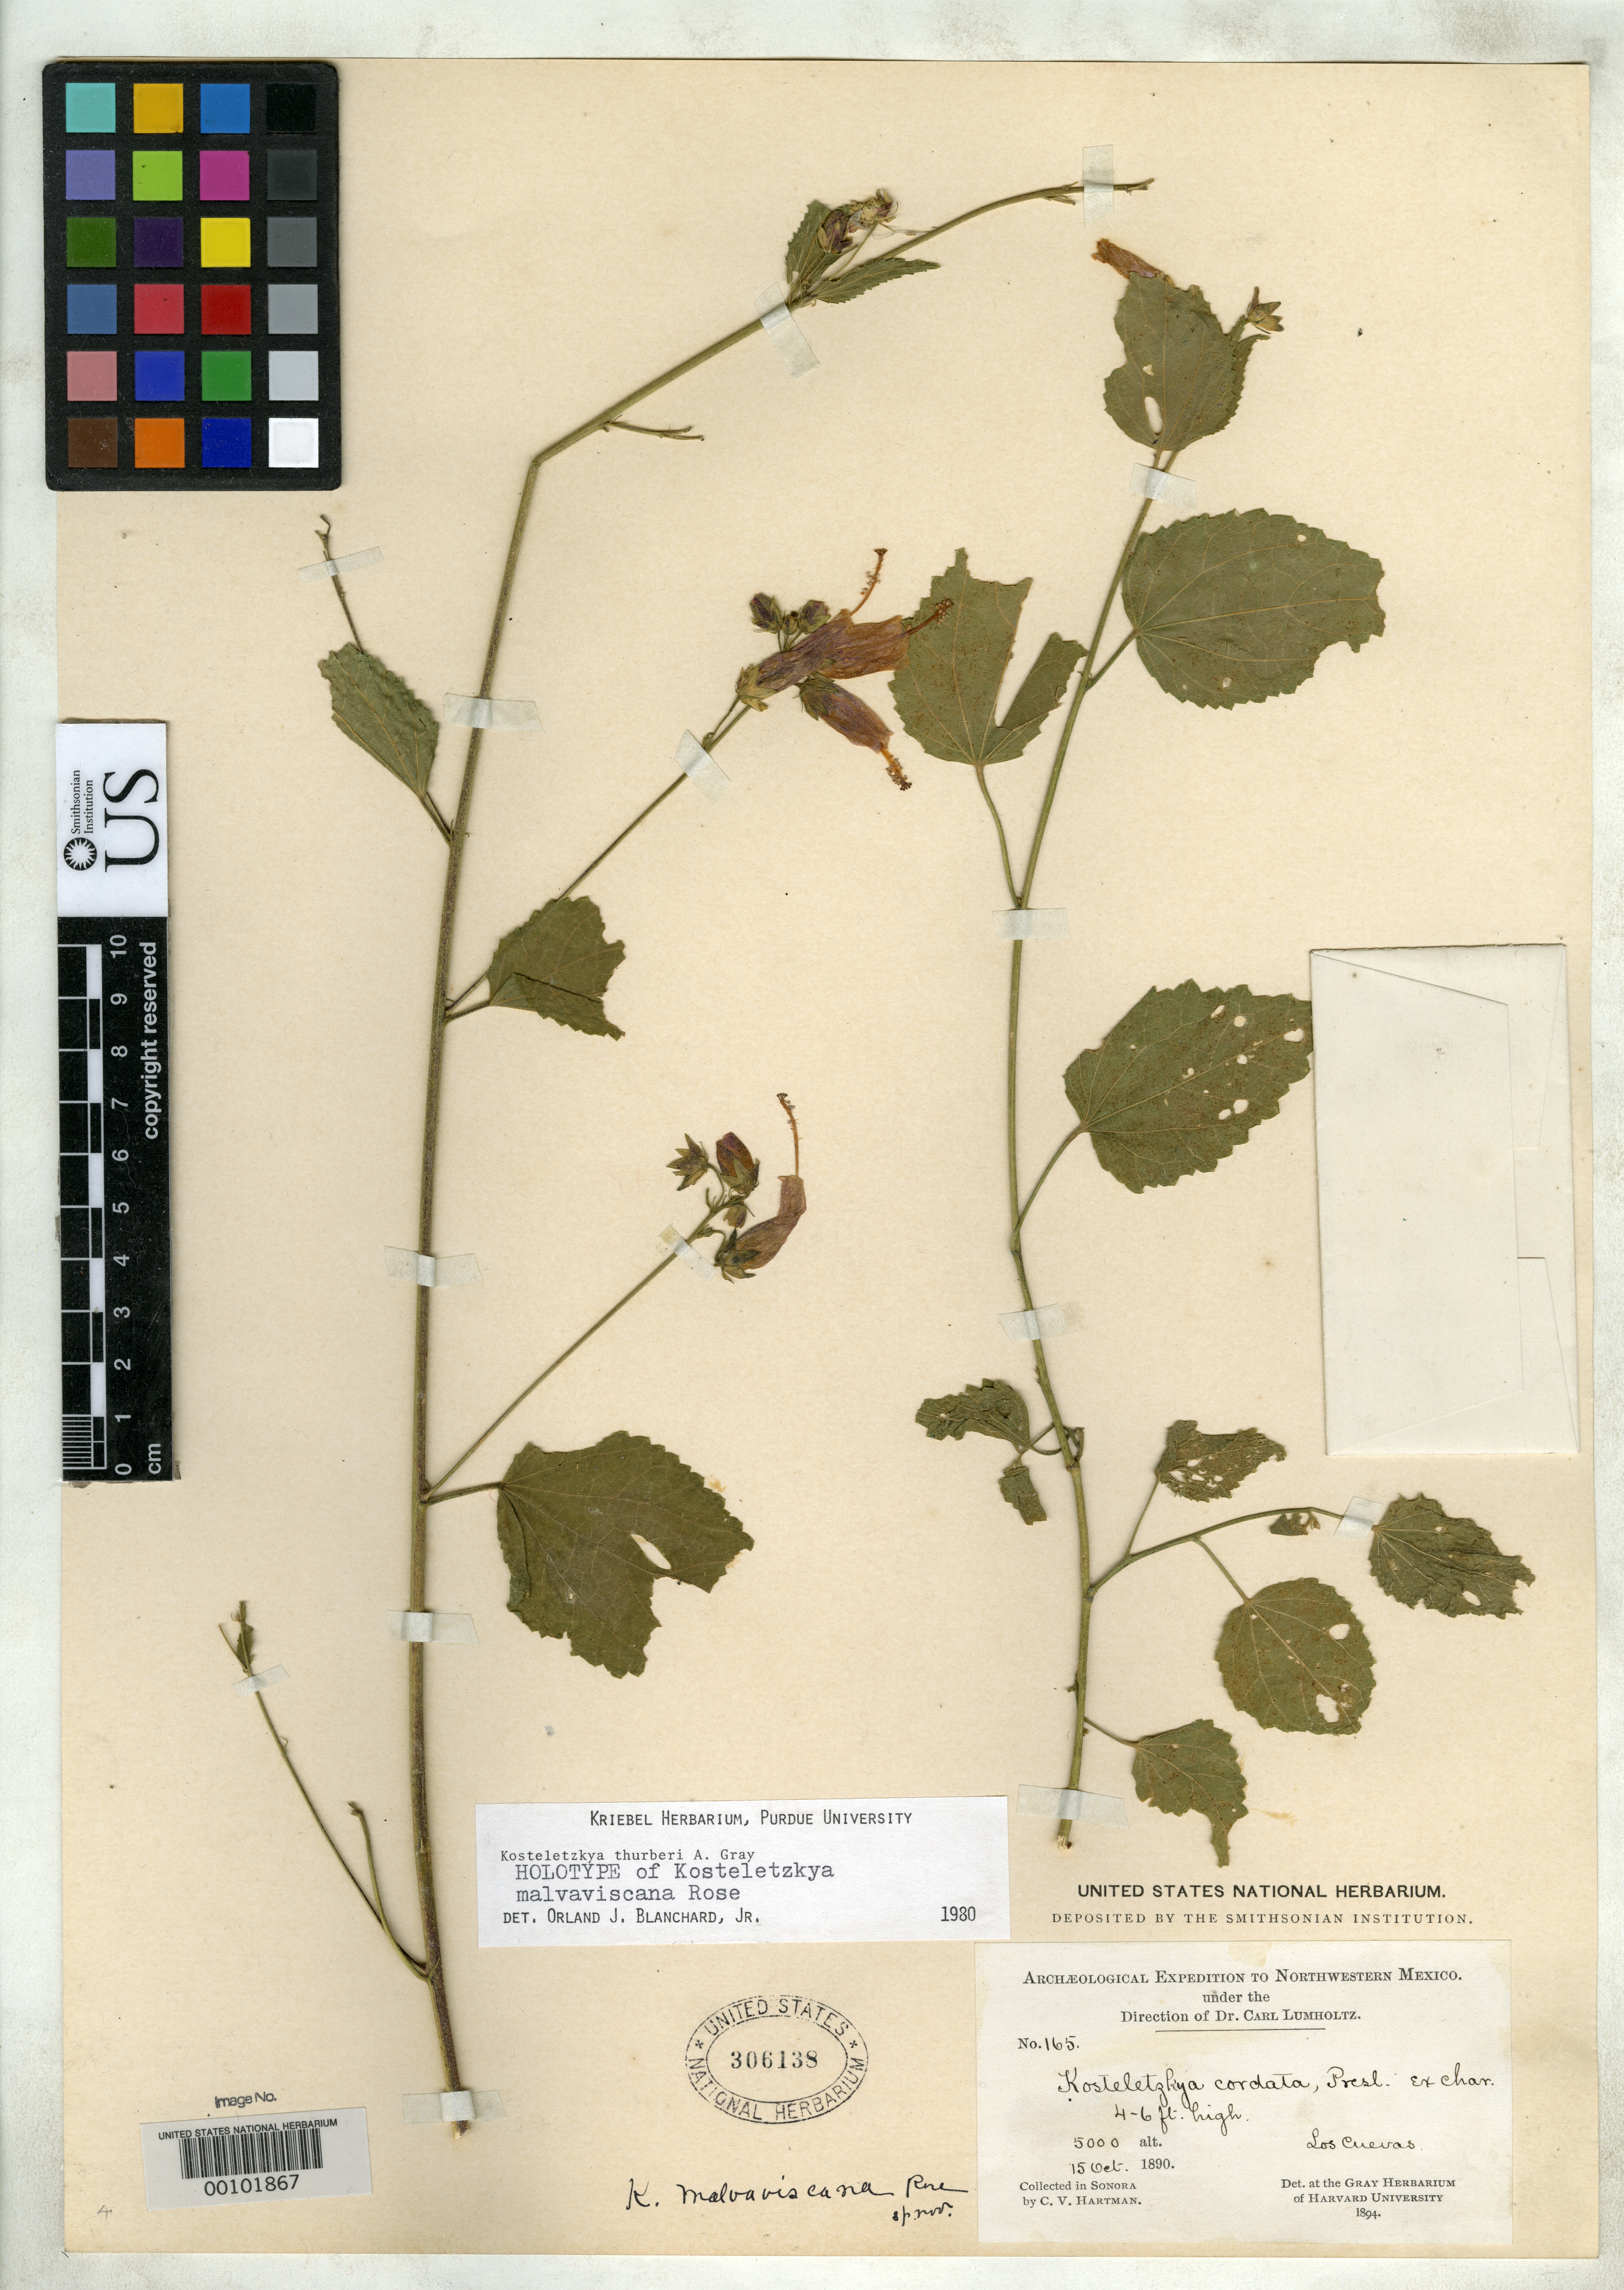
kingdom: Plantae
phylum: Tracheophyta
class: Magnoliopsida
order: Malvales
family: Malvaceae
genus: Kosteletzkya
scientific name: Kosteletzkya malvaviscana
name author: Rose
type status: Holotype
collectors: C. V. Hartman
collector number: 165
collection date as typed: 15 Oct 1890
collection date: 1890-10-15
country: Mexico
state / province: Sonora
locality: Las Cuevas.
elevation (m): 1524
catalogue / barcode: US 306138